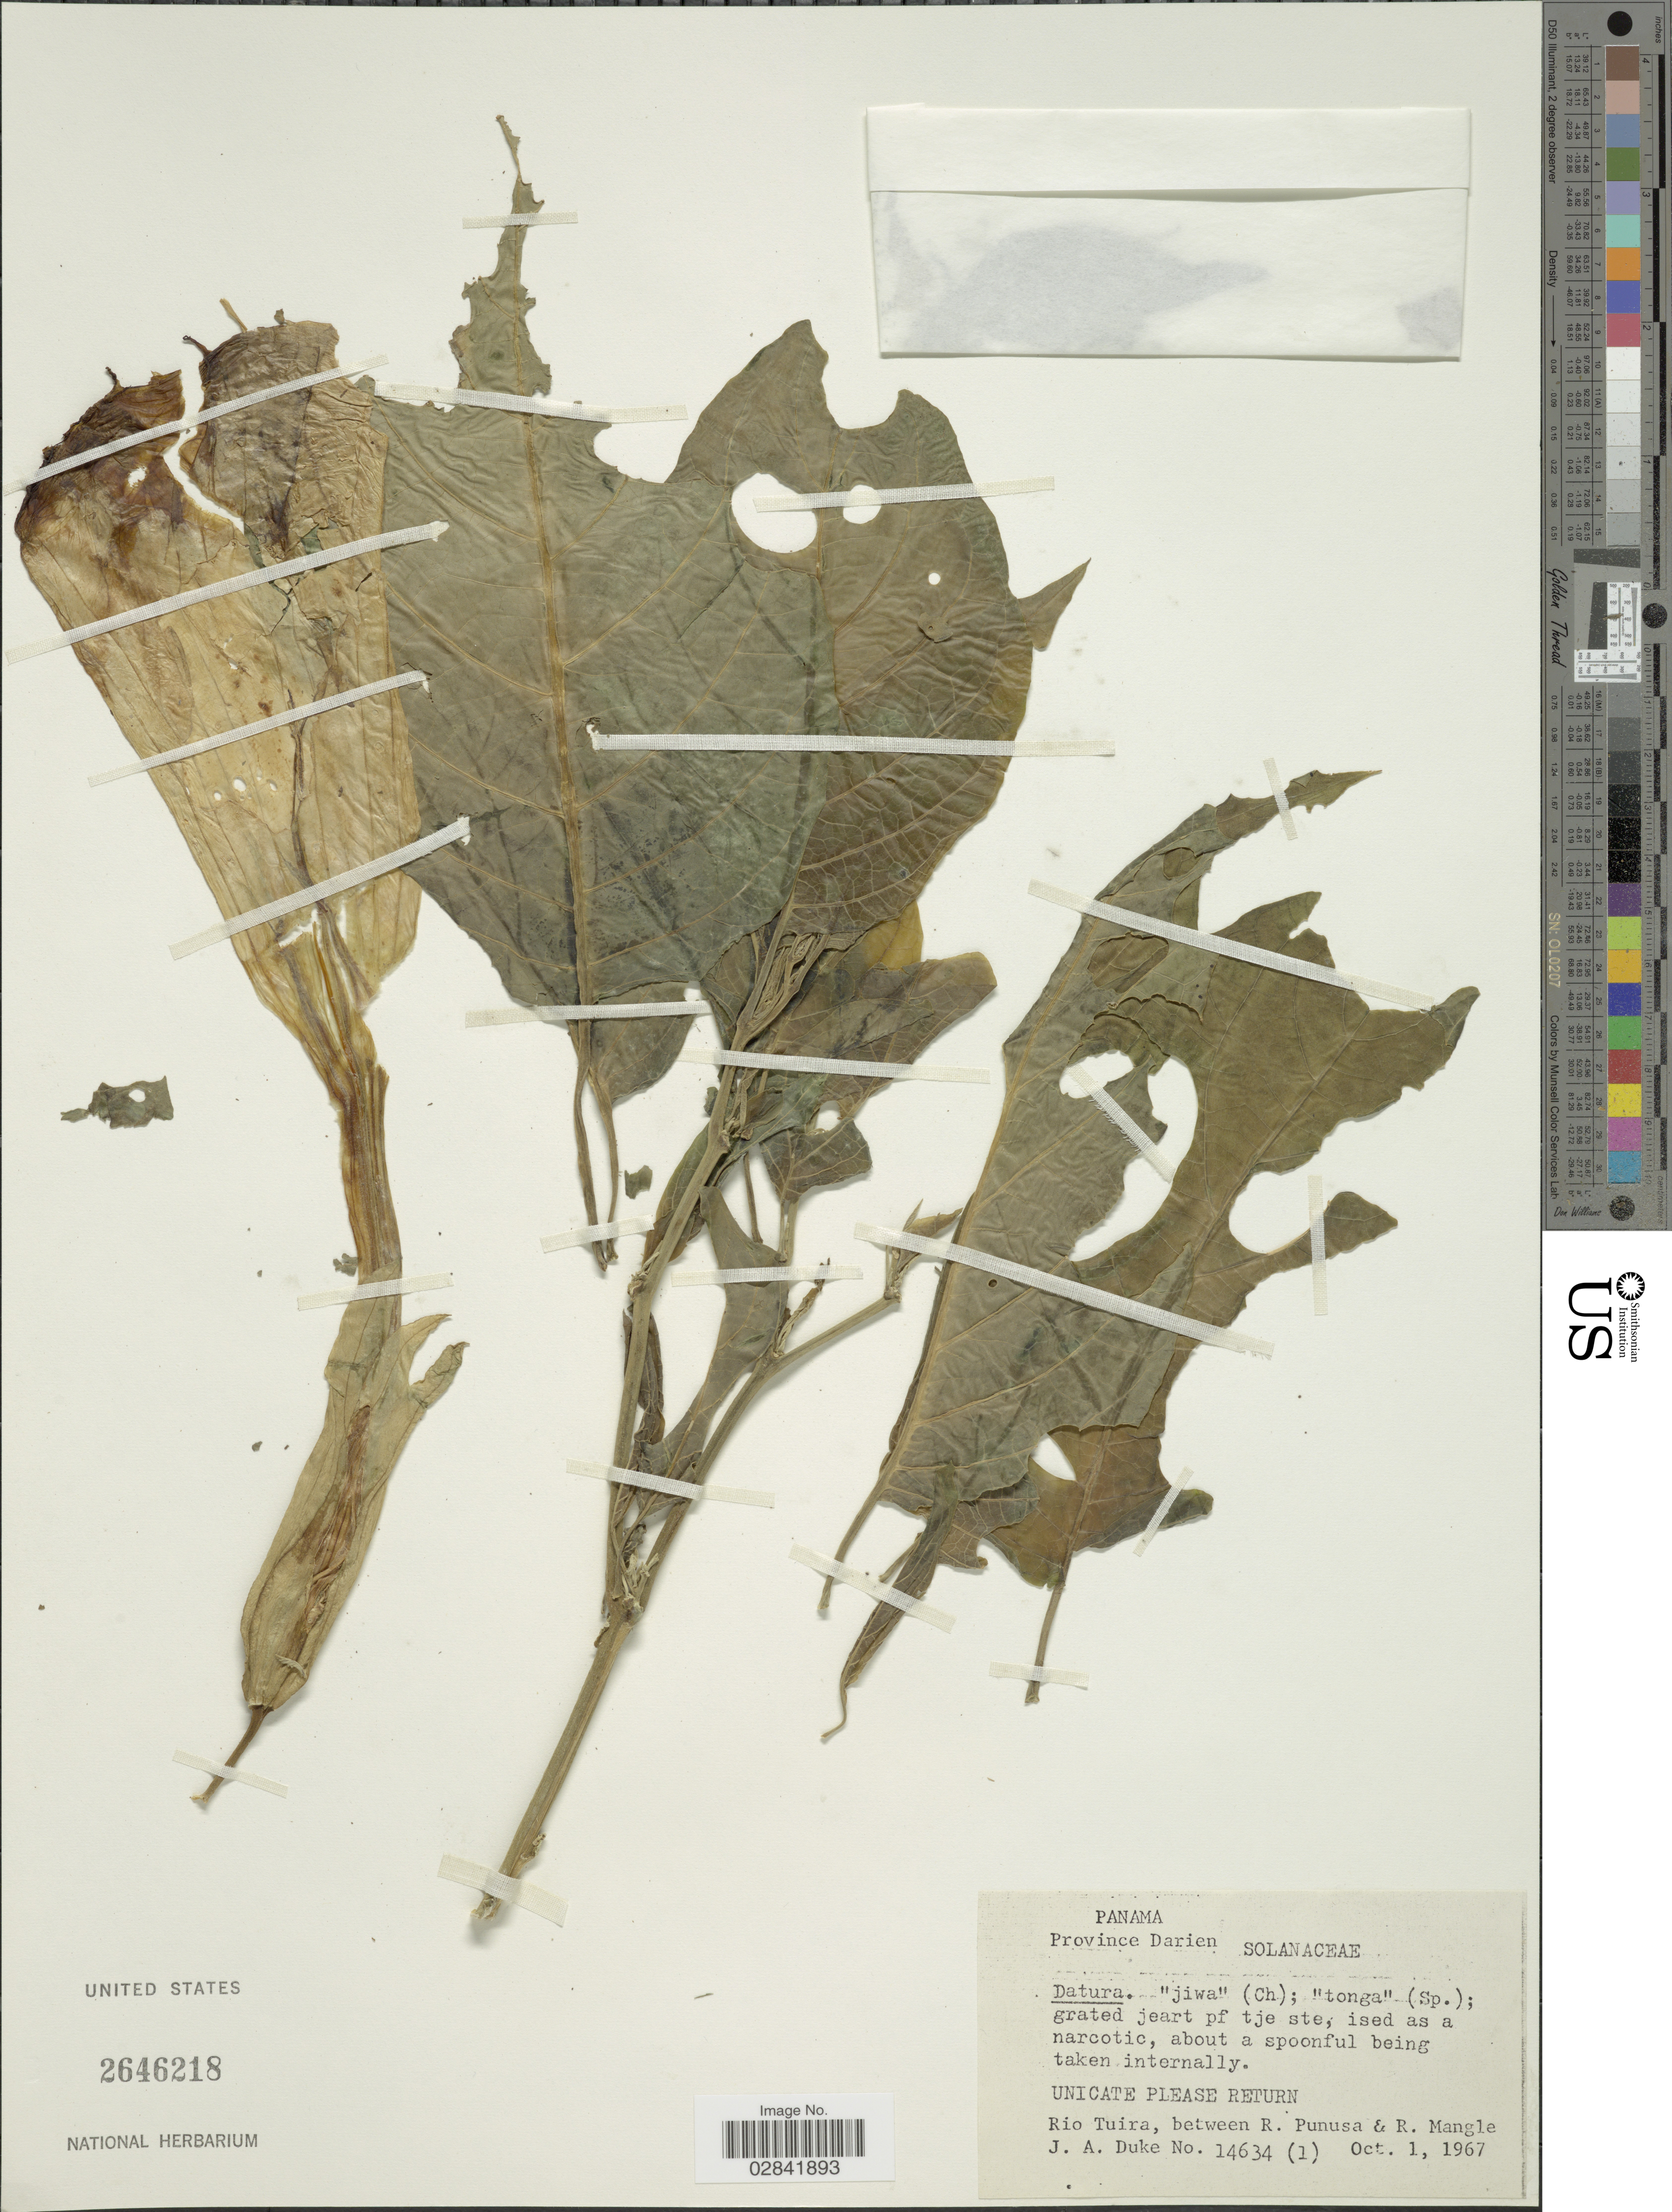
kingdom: Plantae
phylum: Tracheophyta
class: Magnoliopsida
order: Solanales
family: Solanaceae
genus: Brugmansia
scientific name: Brugmansia sp.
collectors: J. A. Duke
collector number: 14634 (1)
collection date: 1967-10-01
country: Panama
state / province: Darién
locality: Province Darien. Rio Tuira, between R. Punusa & R. Mangle.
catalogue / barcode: US 2646218